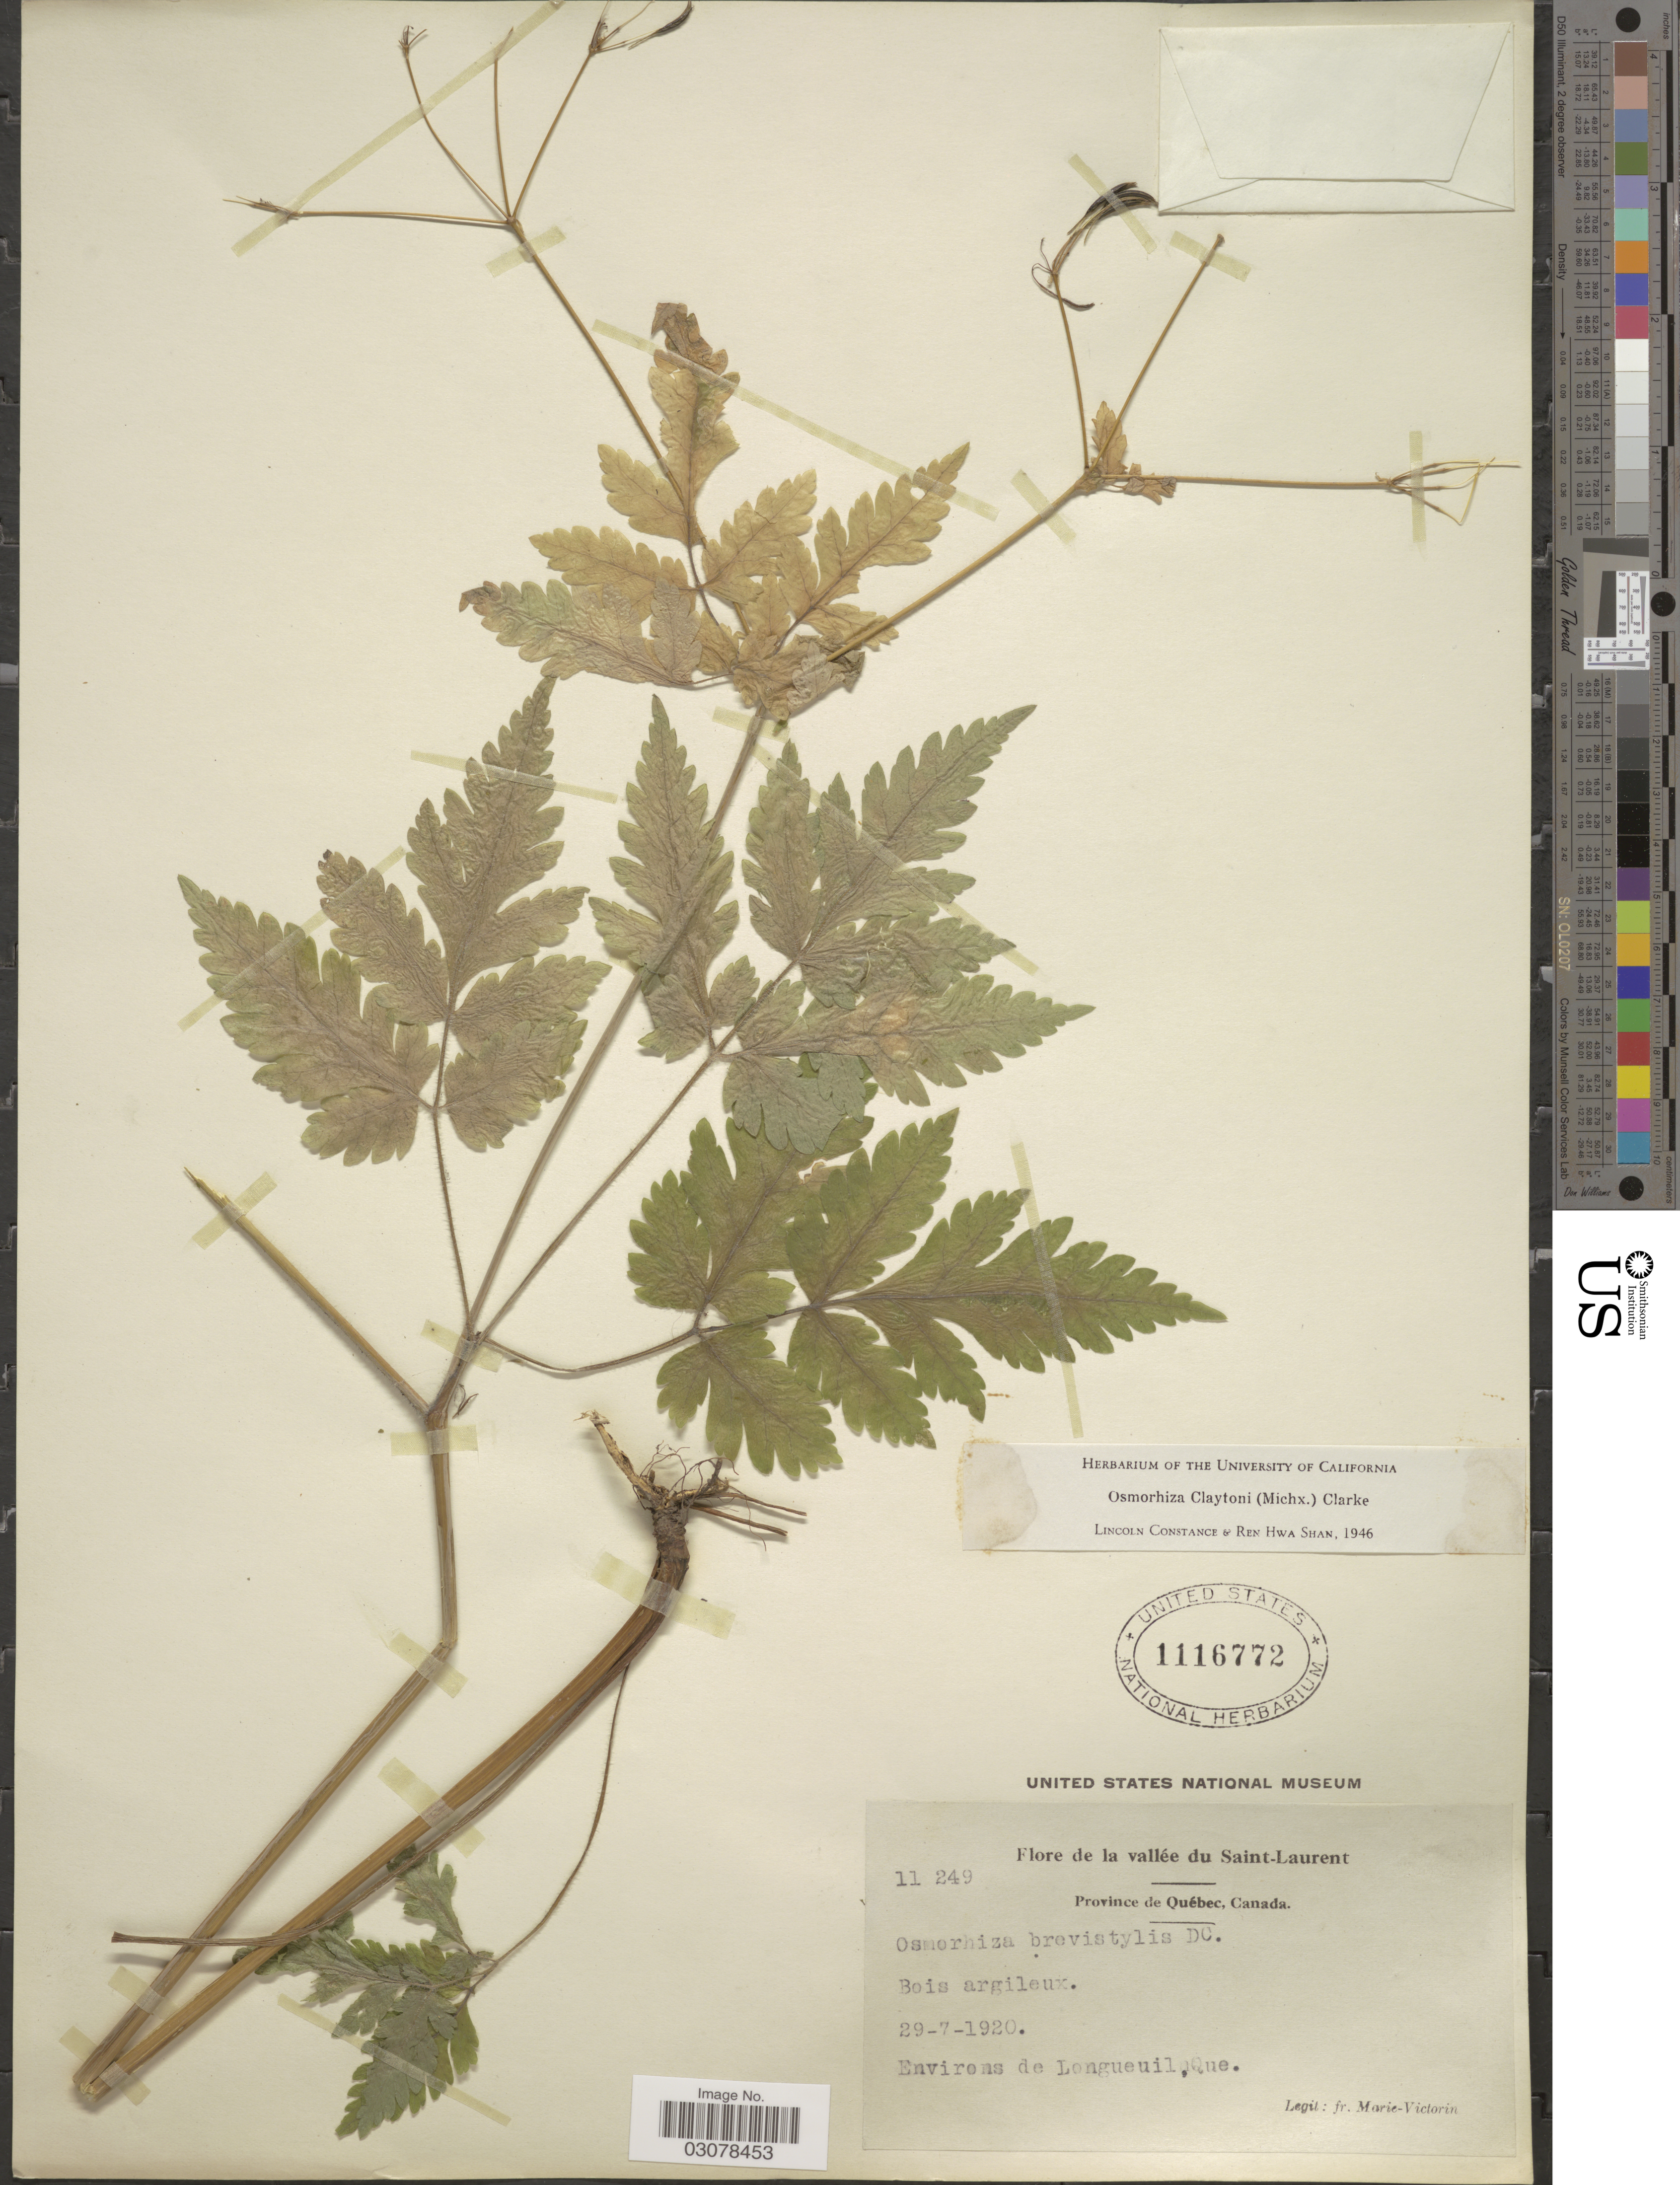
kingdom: Plantae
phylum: Tracheophyta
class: Magnoliopsida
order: Apiales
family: Apiaceae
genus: Osmorhiza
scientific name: Osmorhiza claytonii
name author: (Michx.) C.B. Clarke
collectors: Fr. Marie-Victorin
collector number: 11249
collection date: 1920-07-29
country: Canada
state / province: Quebec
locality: Environs de Longueuil, Que.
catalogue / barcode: US 1116772